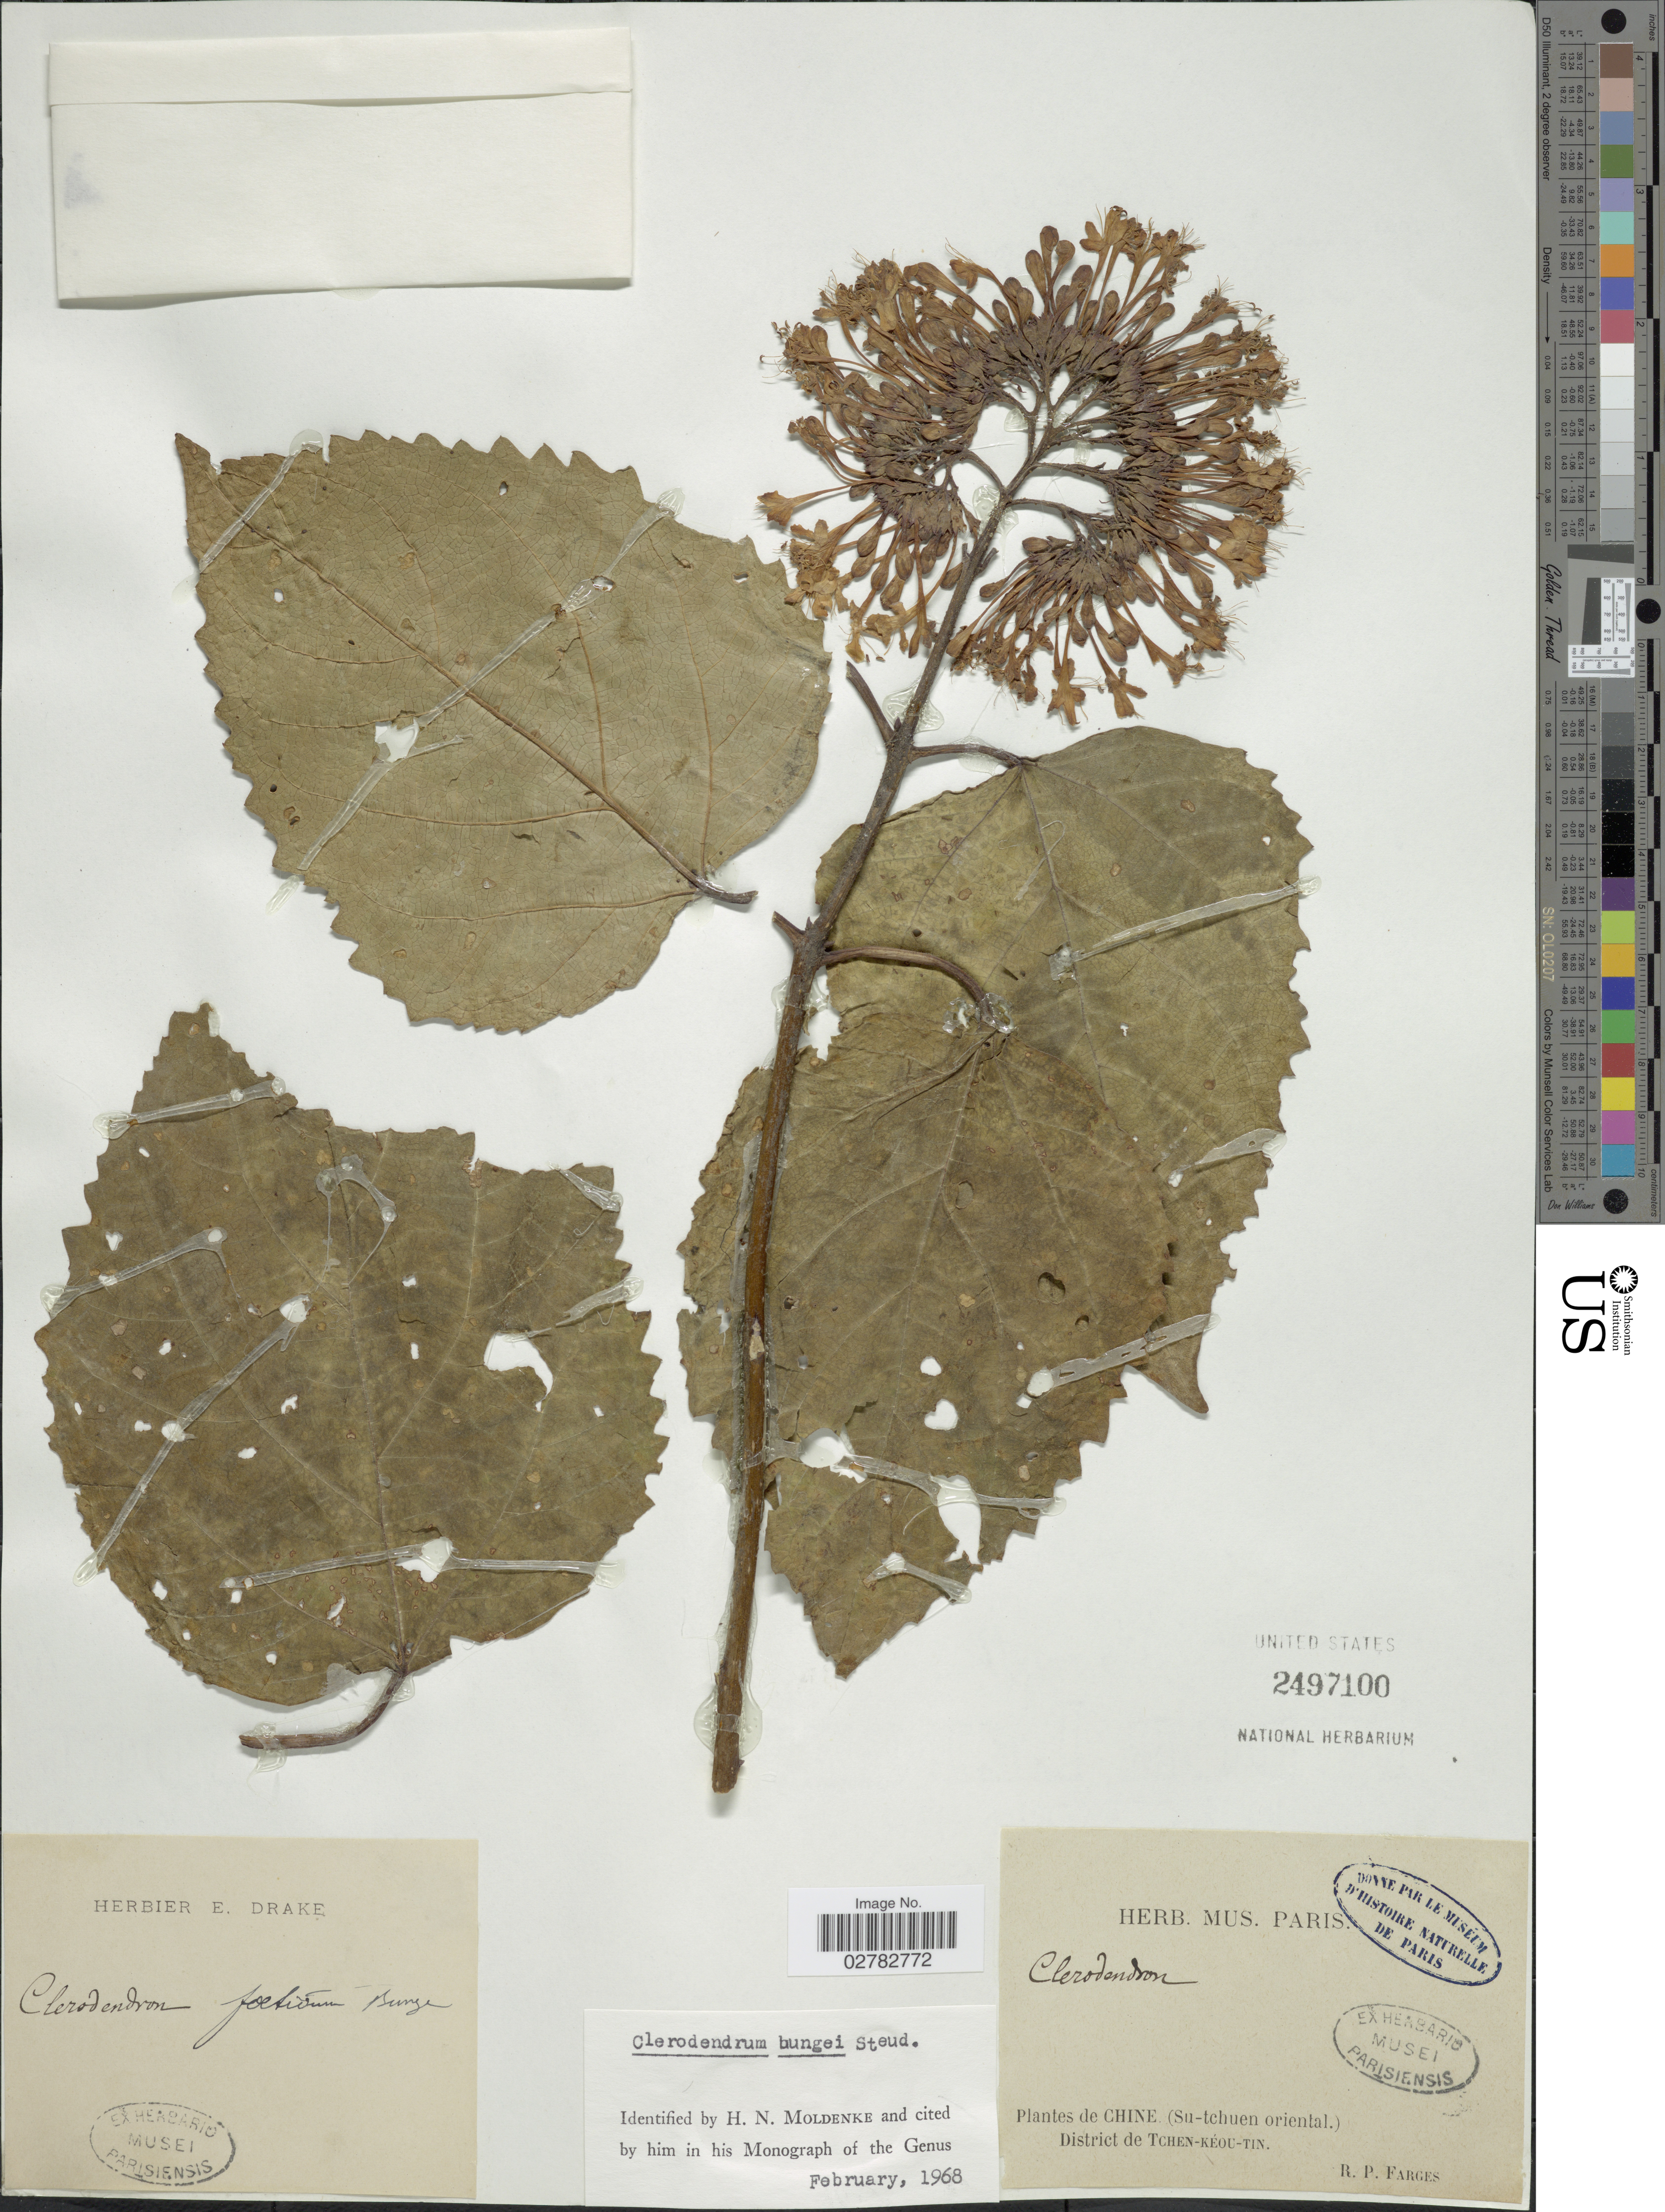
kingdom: Plantae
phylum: Tracheophyta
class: Magnoliopsida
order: Lamiales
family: Lamiaceae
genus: Clerodendrum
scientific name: Clerodendrum bungei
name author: Steud.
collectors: P. G. Farges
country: China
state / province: Sichuan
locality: (Su-tchuen oriental.). District de Tchen-Kéou-Tin.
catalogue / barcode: US 2497100